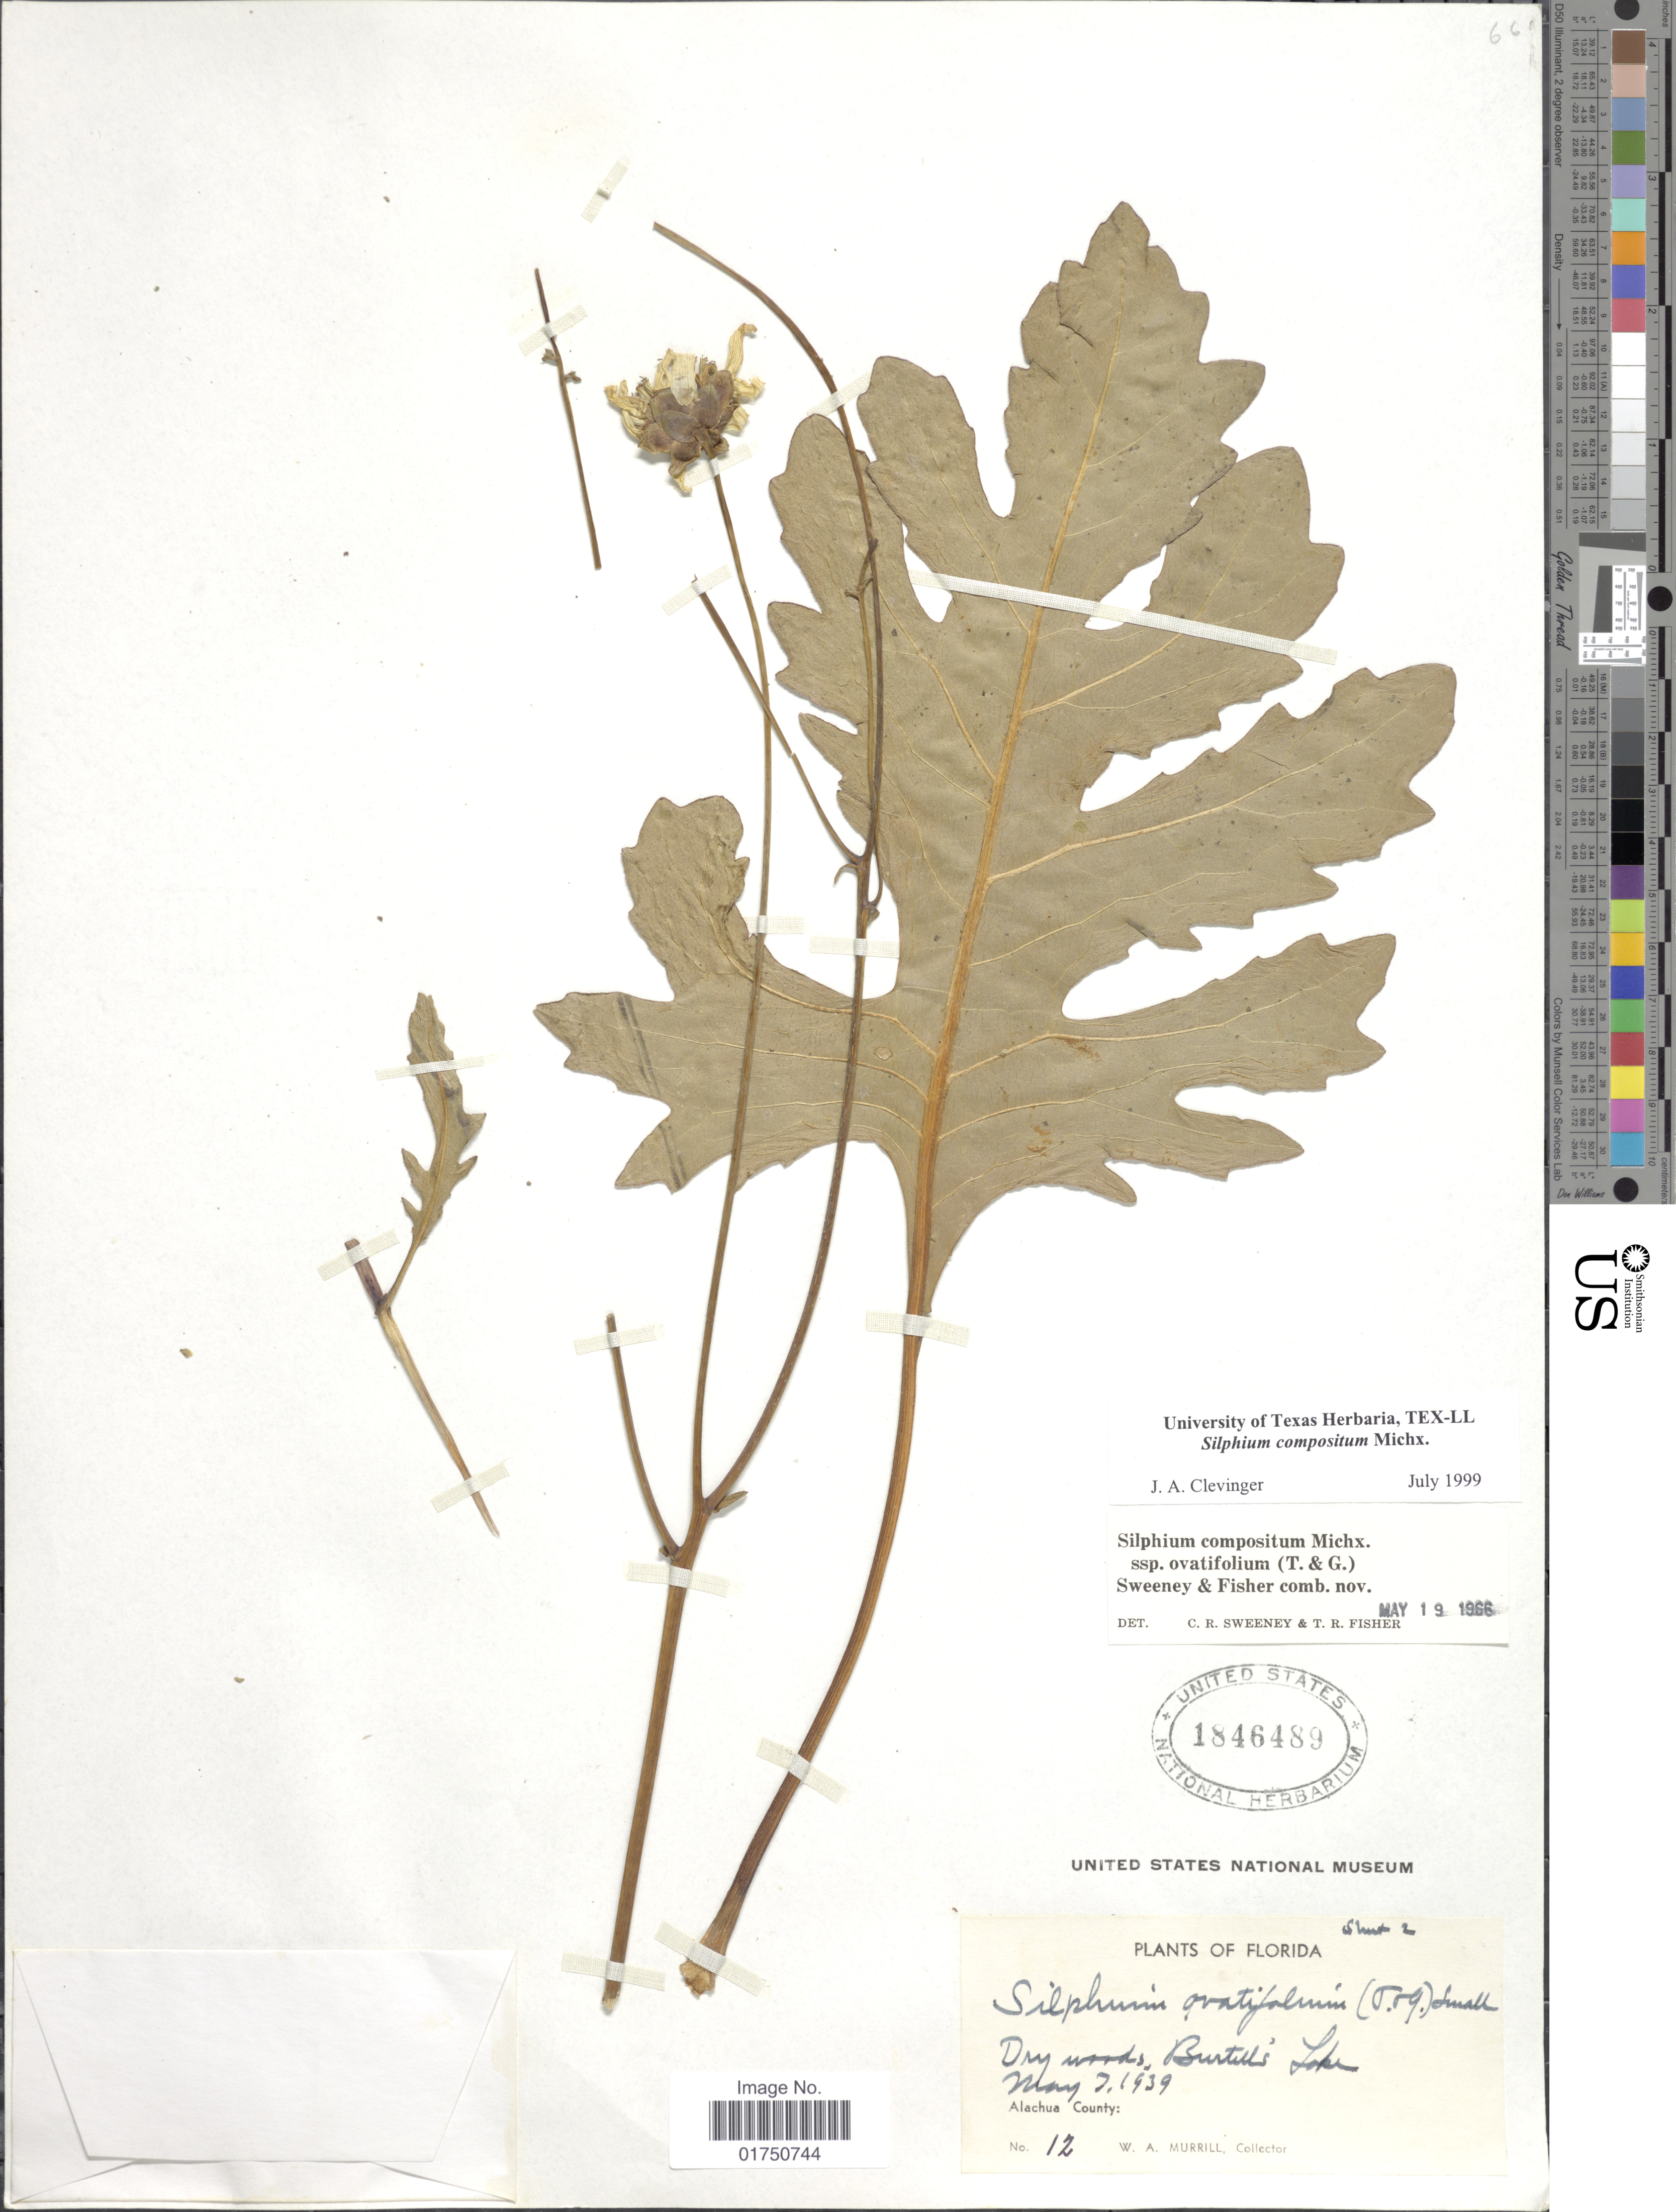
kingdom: Plantae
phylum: Tracheophyta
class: Magnoliopsida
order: Asterales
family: Asteraceae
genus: Silphium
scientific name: Silphium compositum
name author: Michx.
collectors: W. A. Murrill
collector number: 12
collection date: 1939-05-07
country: United States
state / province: Florida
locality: Dry woods, Burtell's Lake. Alachua County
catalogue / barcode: US 1846489